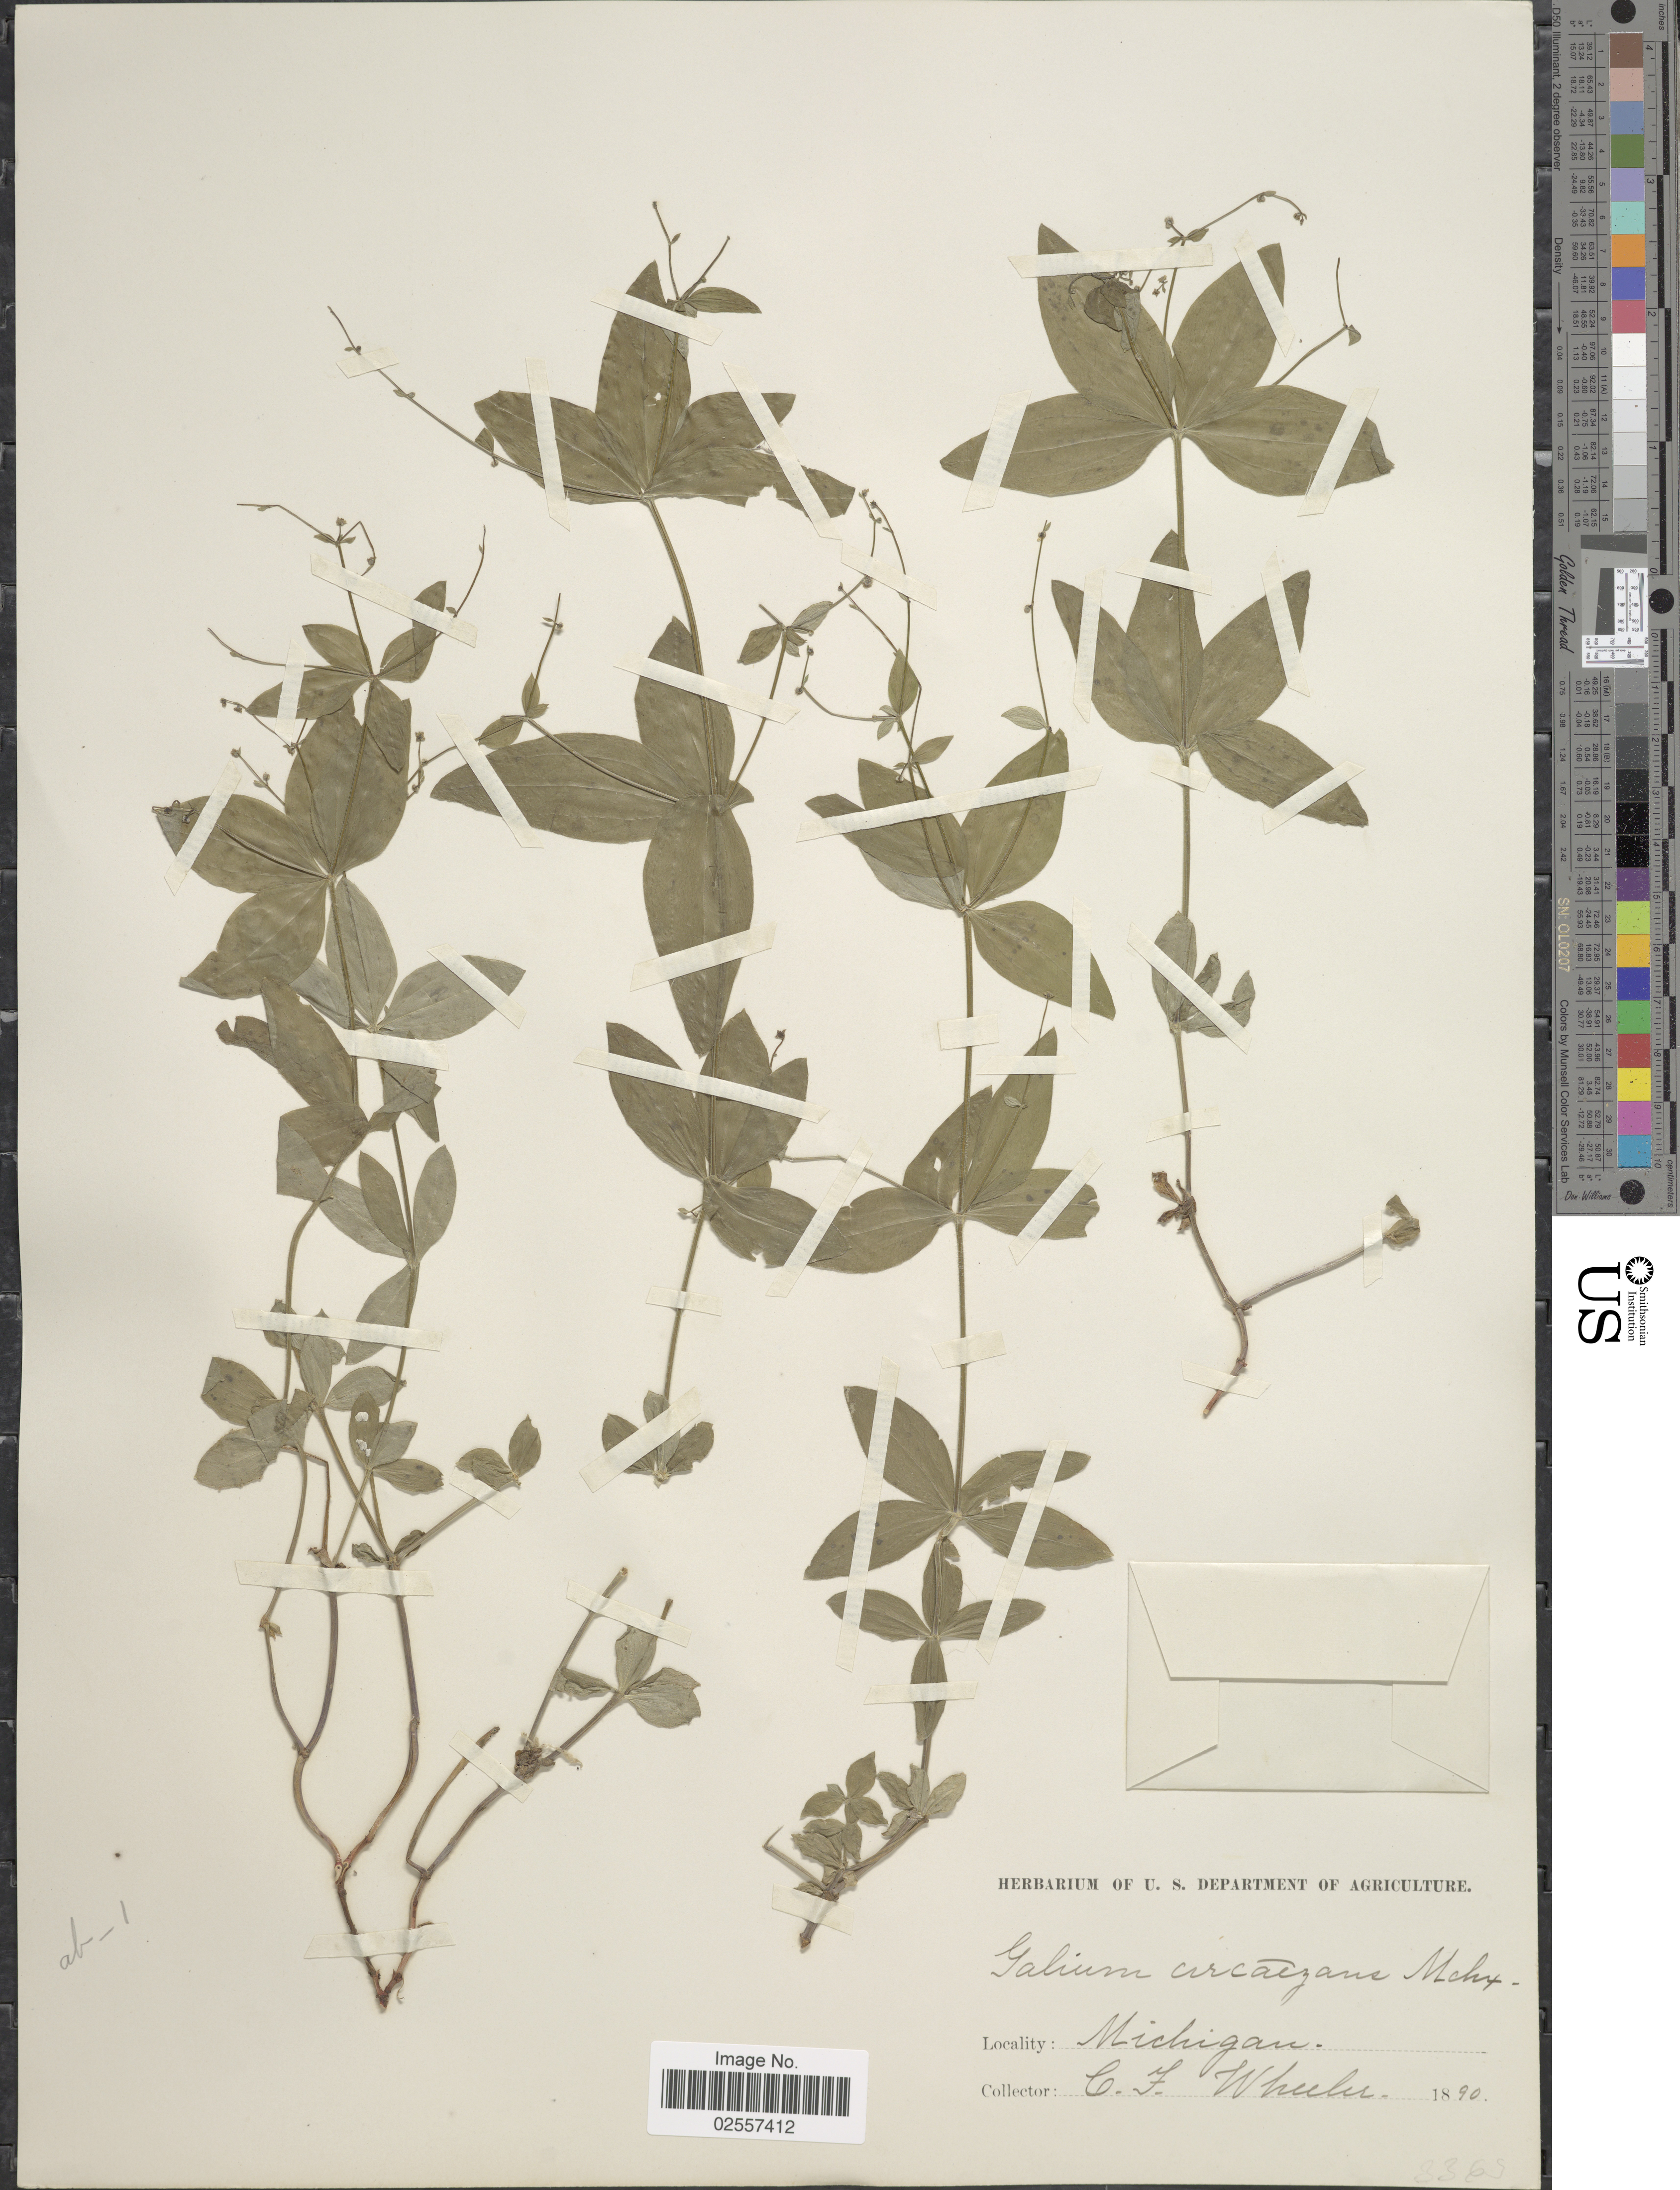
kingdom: Plantae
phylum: Tracheophyta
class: Magnoliopsida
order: Gentianales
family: Rubiaceae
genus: Galium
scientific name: Galium circaezans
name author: Michx.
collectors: C. Wheeler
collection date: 1890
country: United States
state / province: Michigan